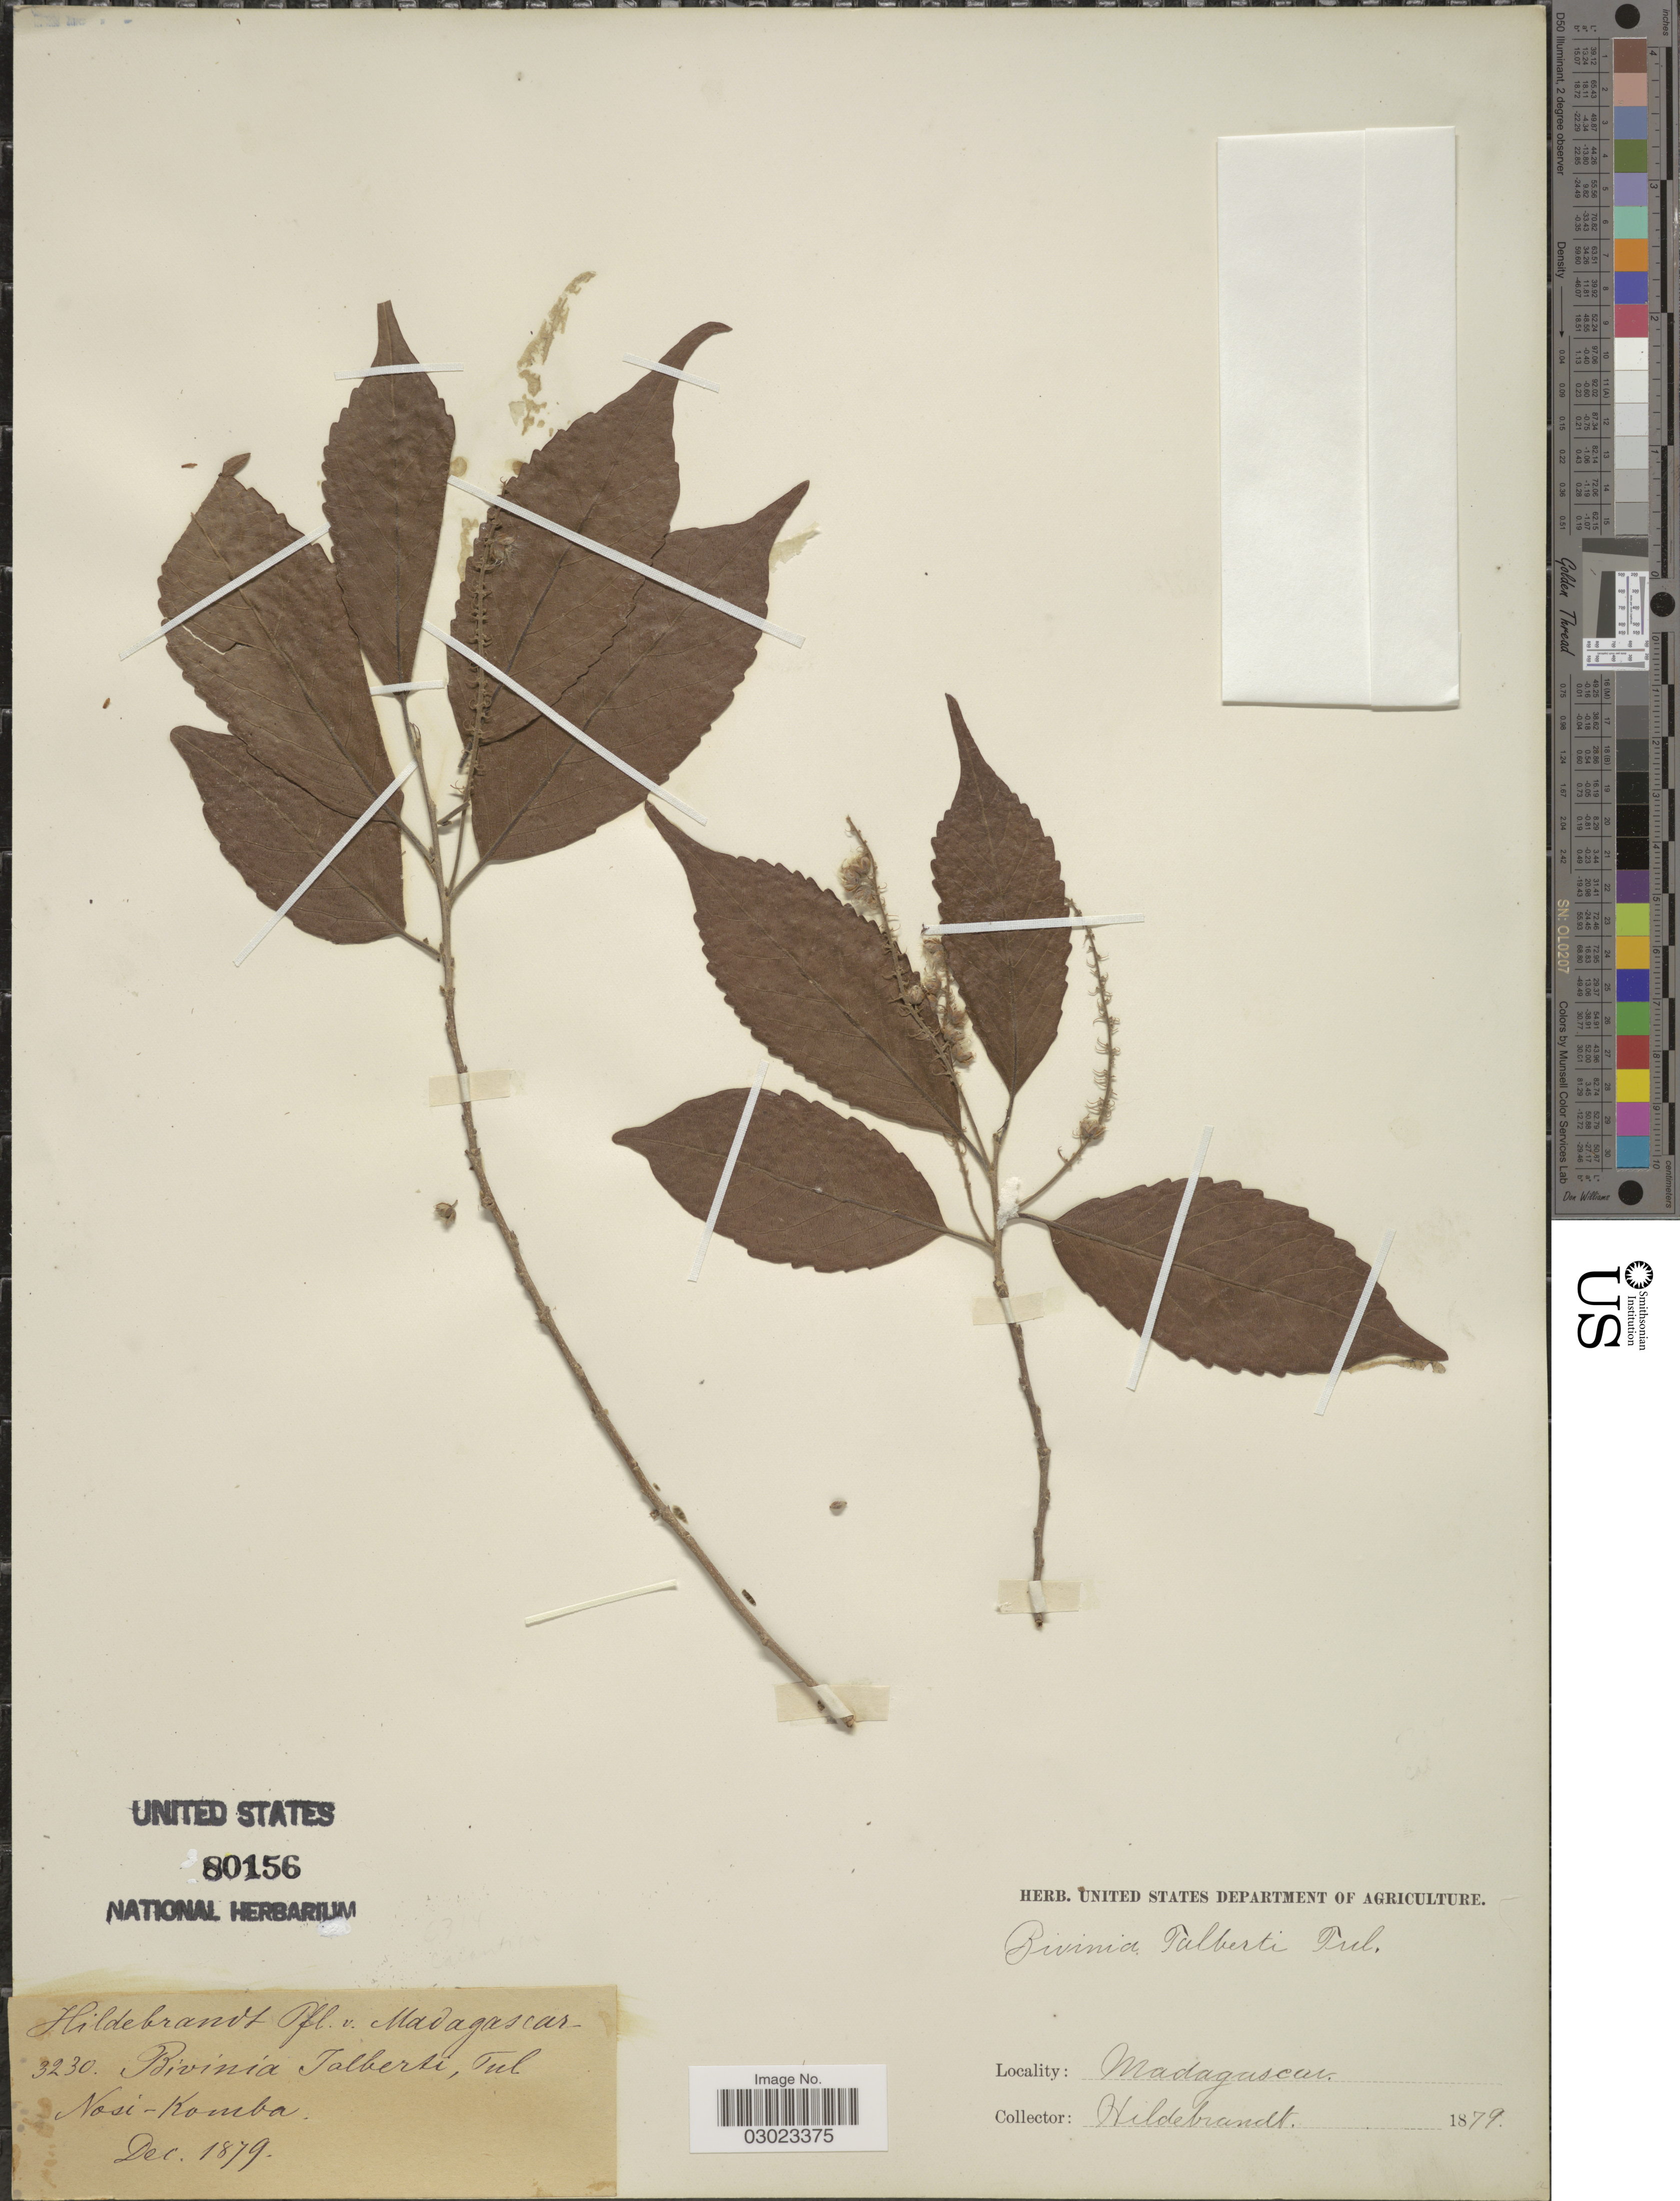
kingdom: Plantae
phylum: Tracheophyta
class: Magnoliopsida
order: Malpighiales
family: Salicaceae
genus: Bivinia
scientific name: Bivinia jalbertii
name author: Tul.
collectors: J. Hildebrandt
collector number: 3230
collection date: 1879-12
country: Madagascar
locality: Nosi-Komba.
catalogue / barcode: US 80156